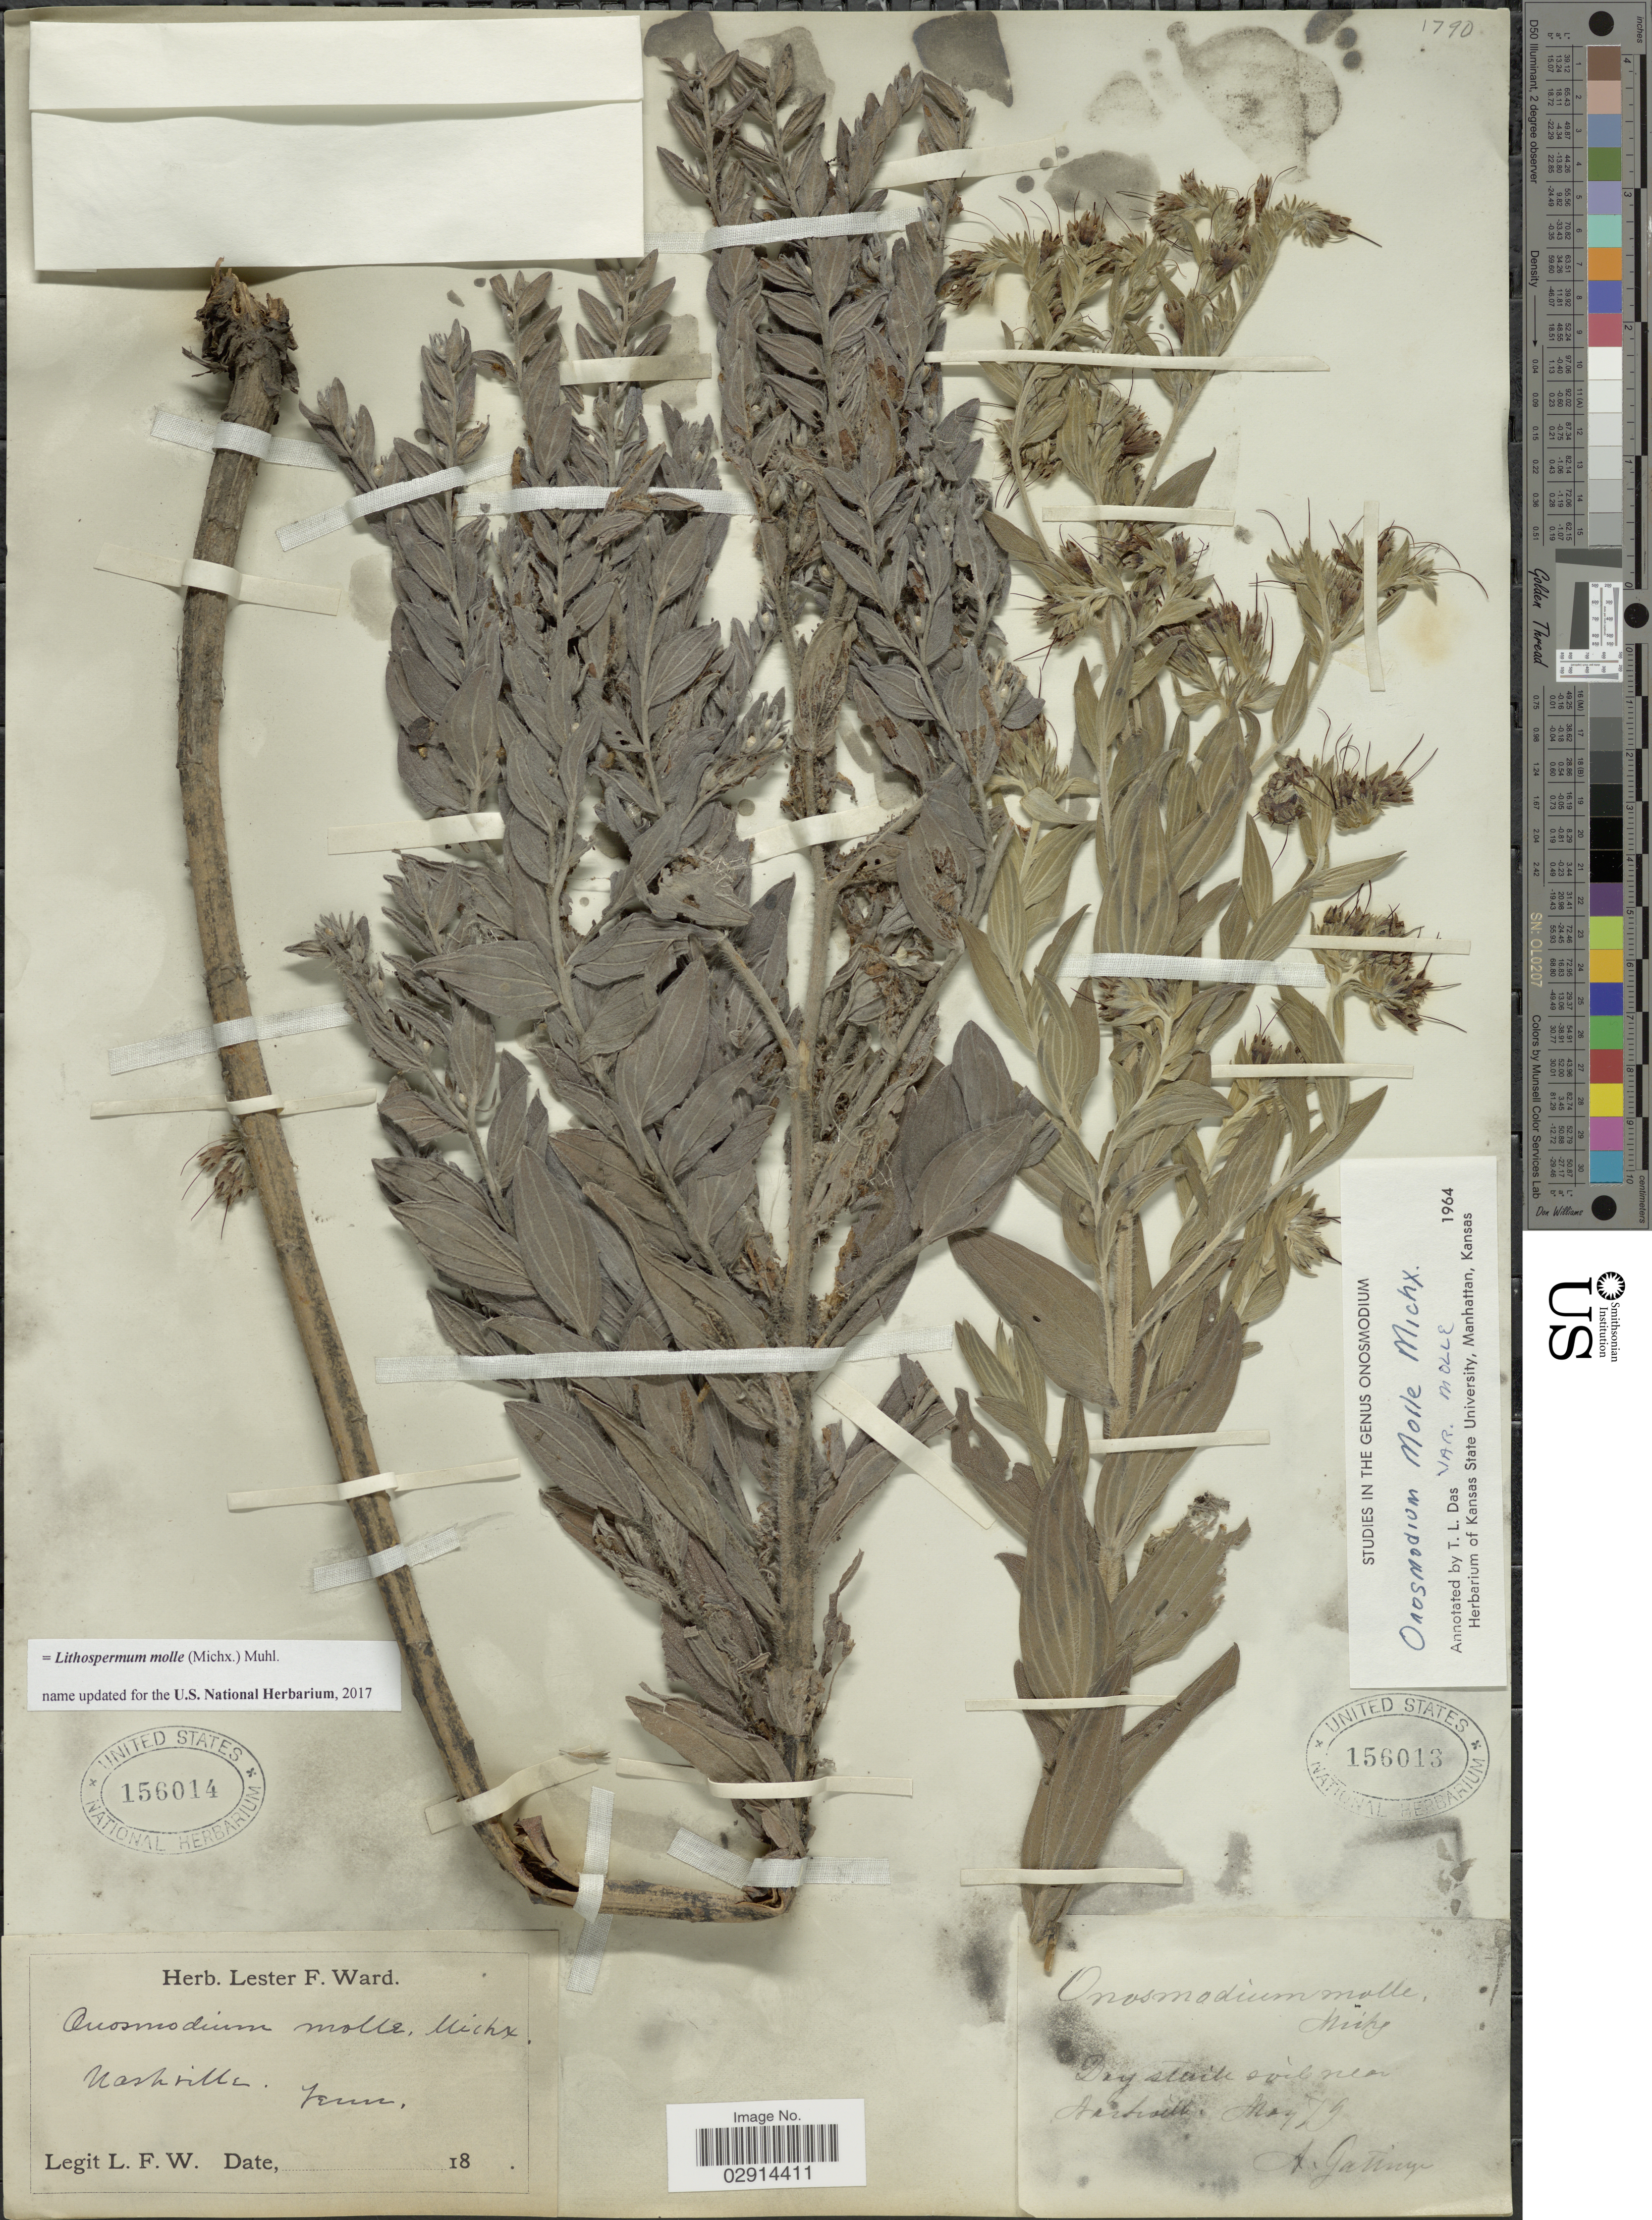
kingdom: Plantae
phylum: Tracheophyta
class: Magnoliopsida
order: Boraginales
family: Boraginaceae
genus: Lithospermum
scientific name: Lithospermum molle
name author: Muhl.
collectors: L. F. Ward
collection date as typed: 18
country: United States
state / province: Tennessee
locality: Nashville.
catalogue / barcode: US 156014